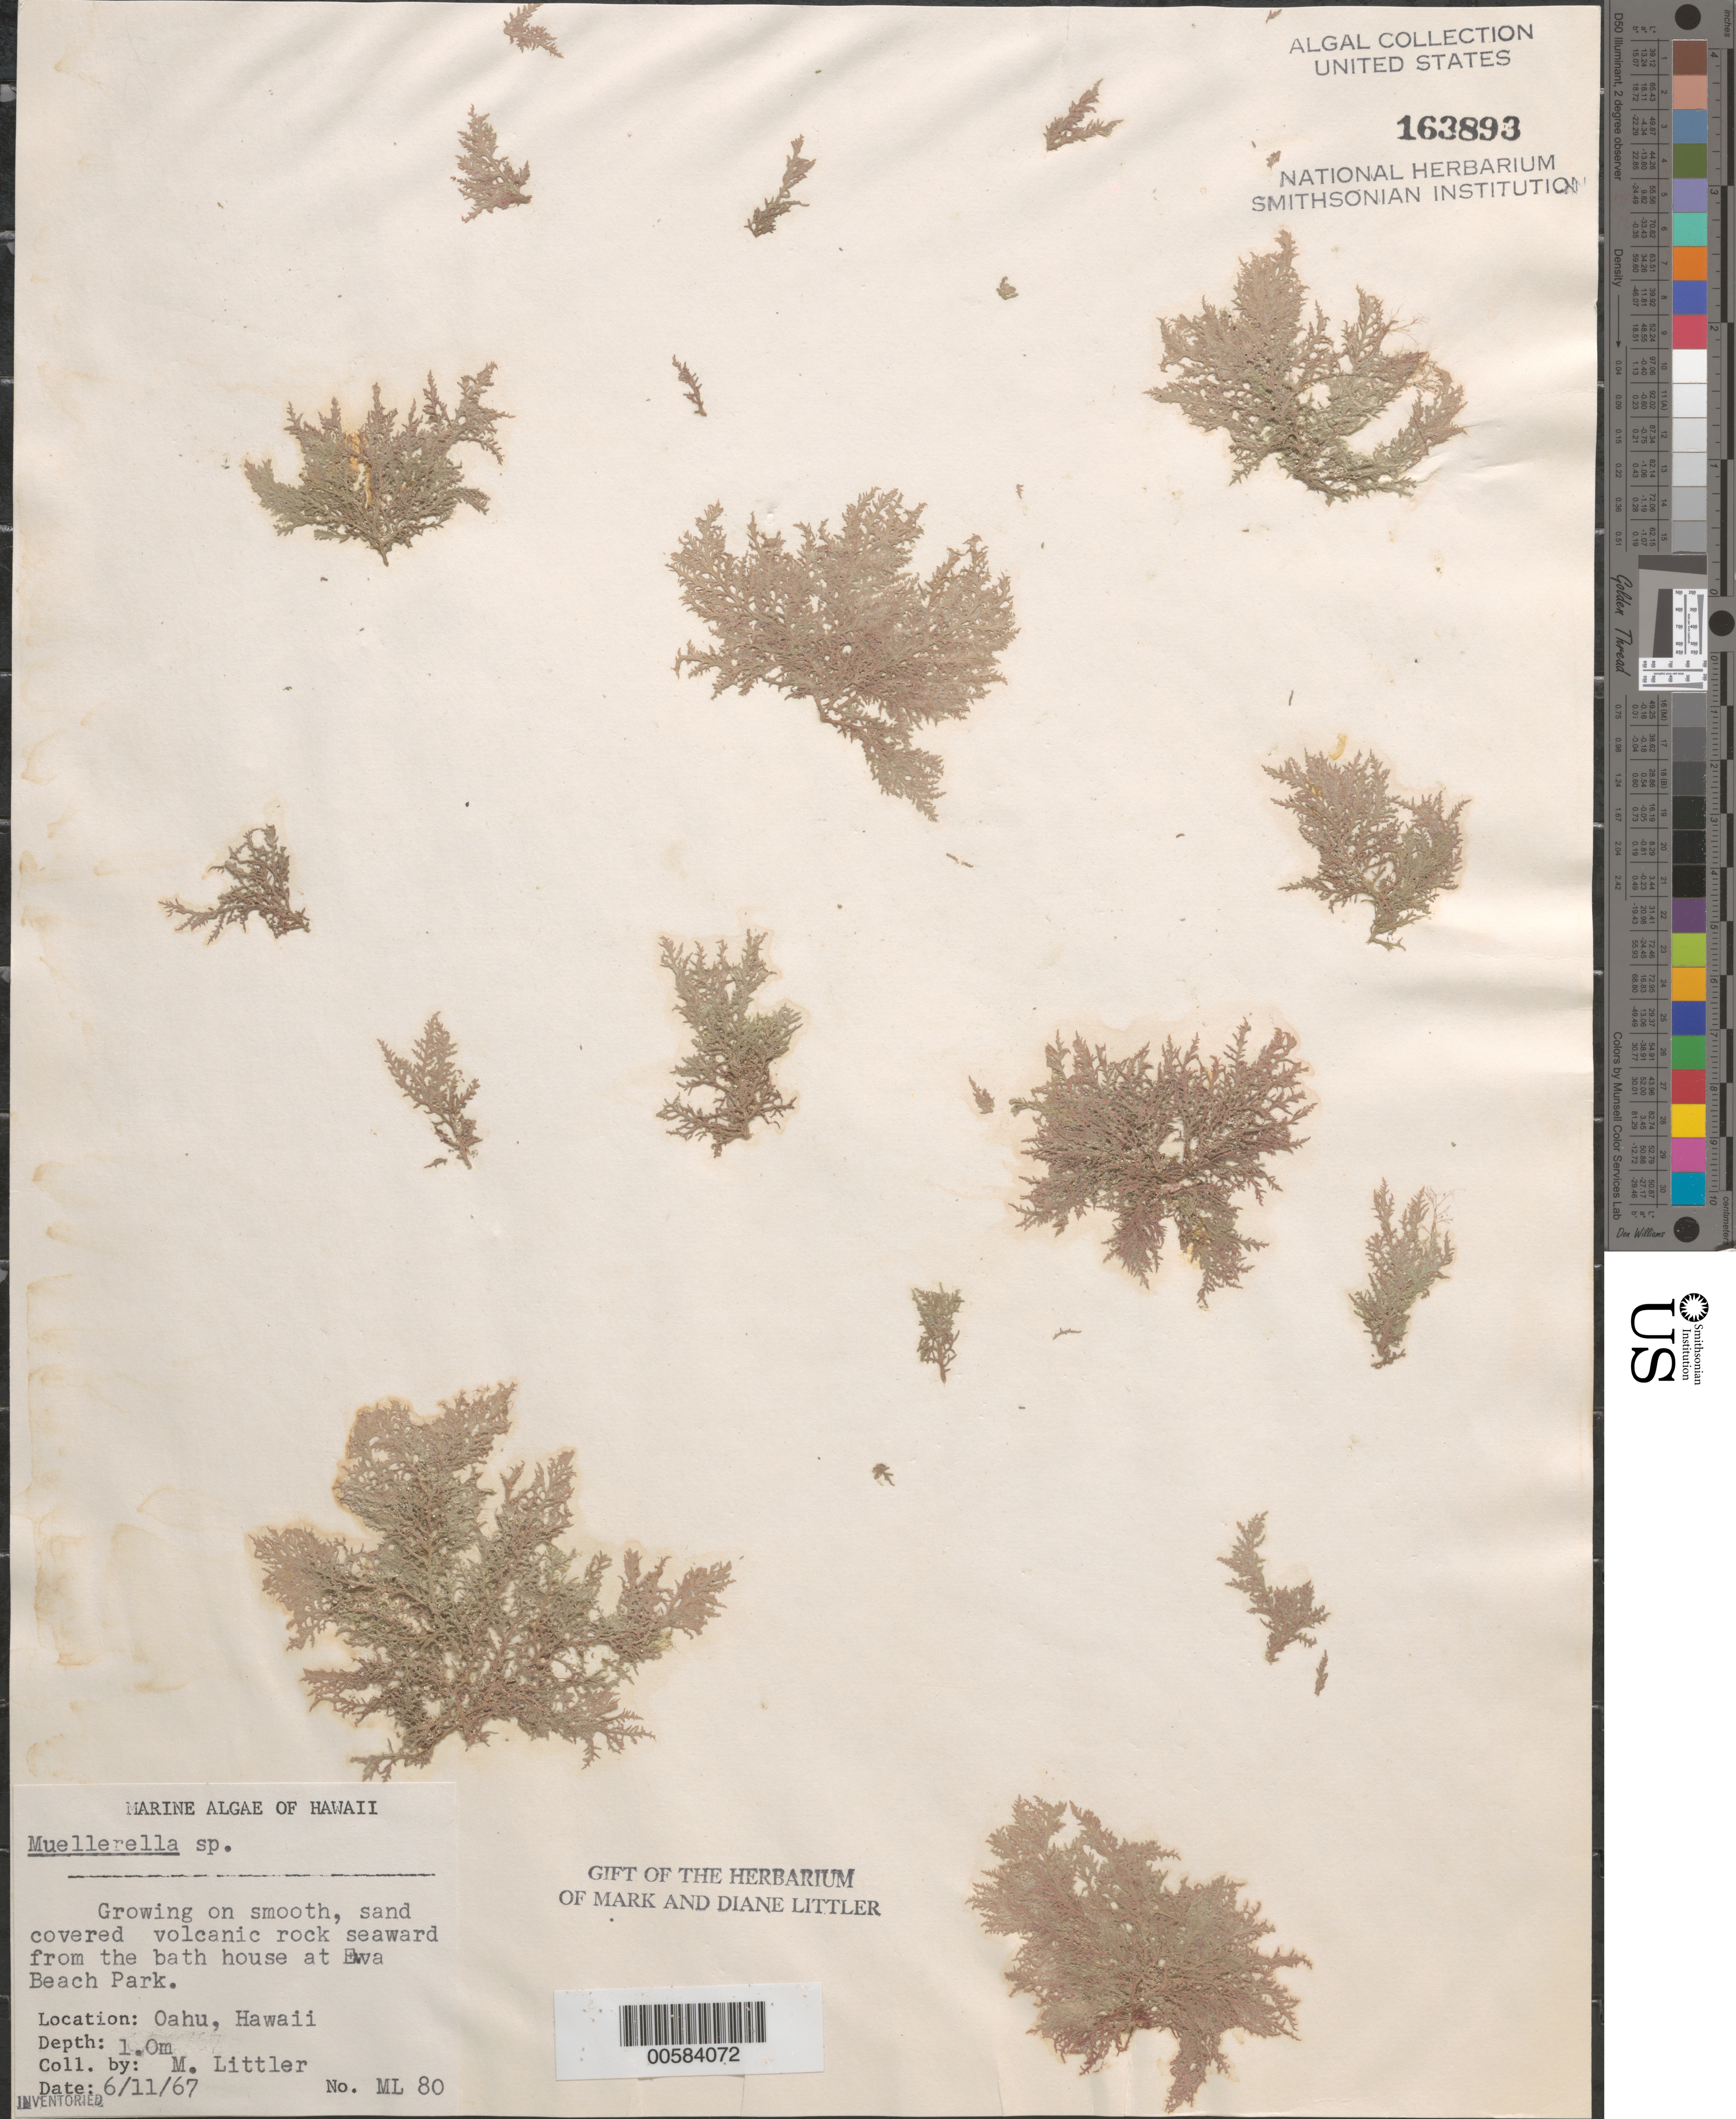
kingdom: Plantae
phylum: Rhodophyta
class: Florideophyceae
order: Ceramiales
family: Ceramiaceae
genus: Muellerella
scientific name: Muellerella sp.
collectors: M. M. Littler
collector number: ML 80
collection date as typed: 11 Jun 1967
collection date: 1967-06-11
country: United States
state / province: Hawaii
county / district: Honolulu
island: Oahu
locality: Ewa Beach Park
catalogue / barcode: US 163893